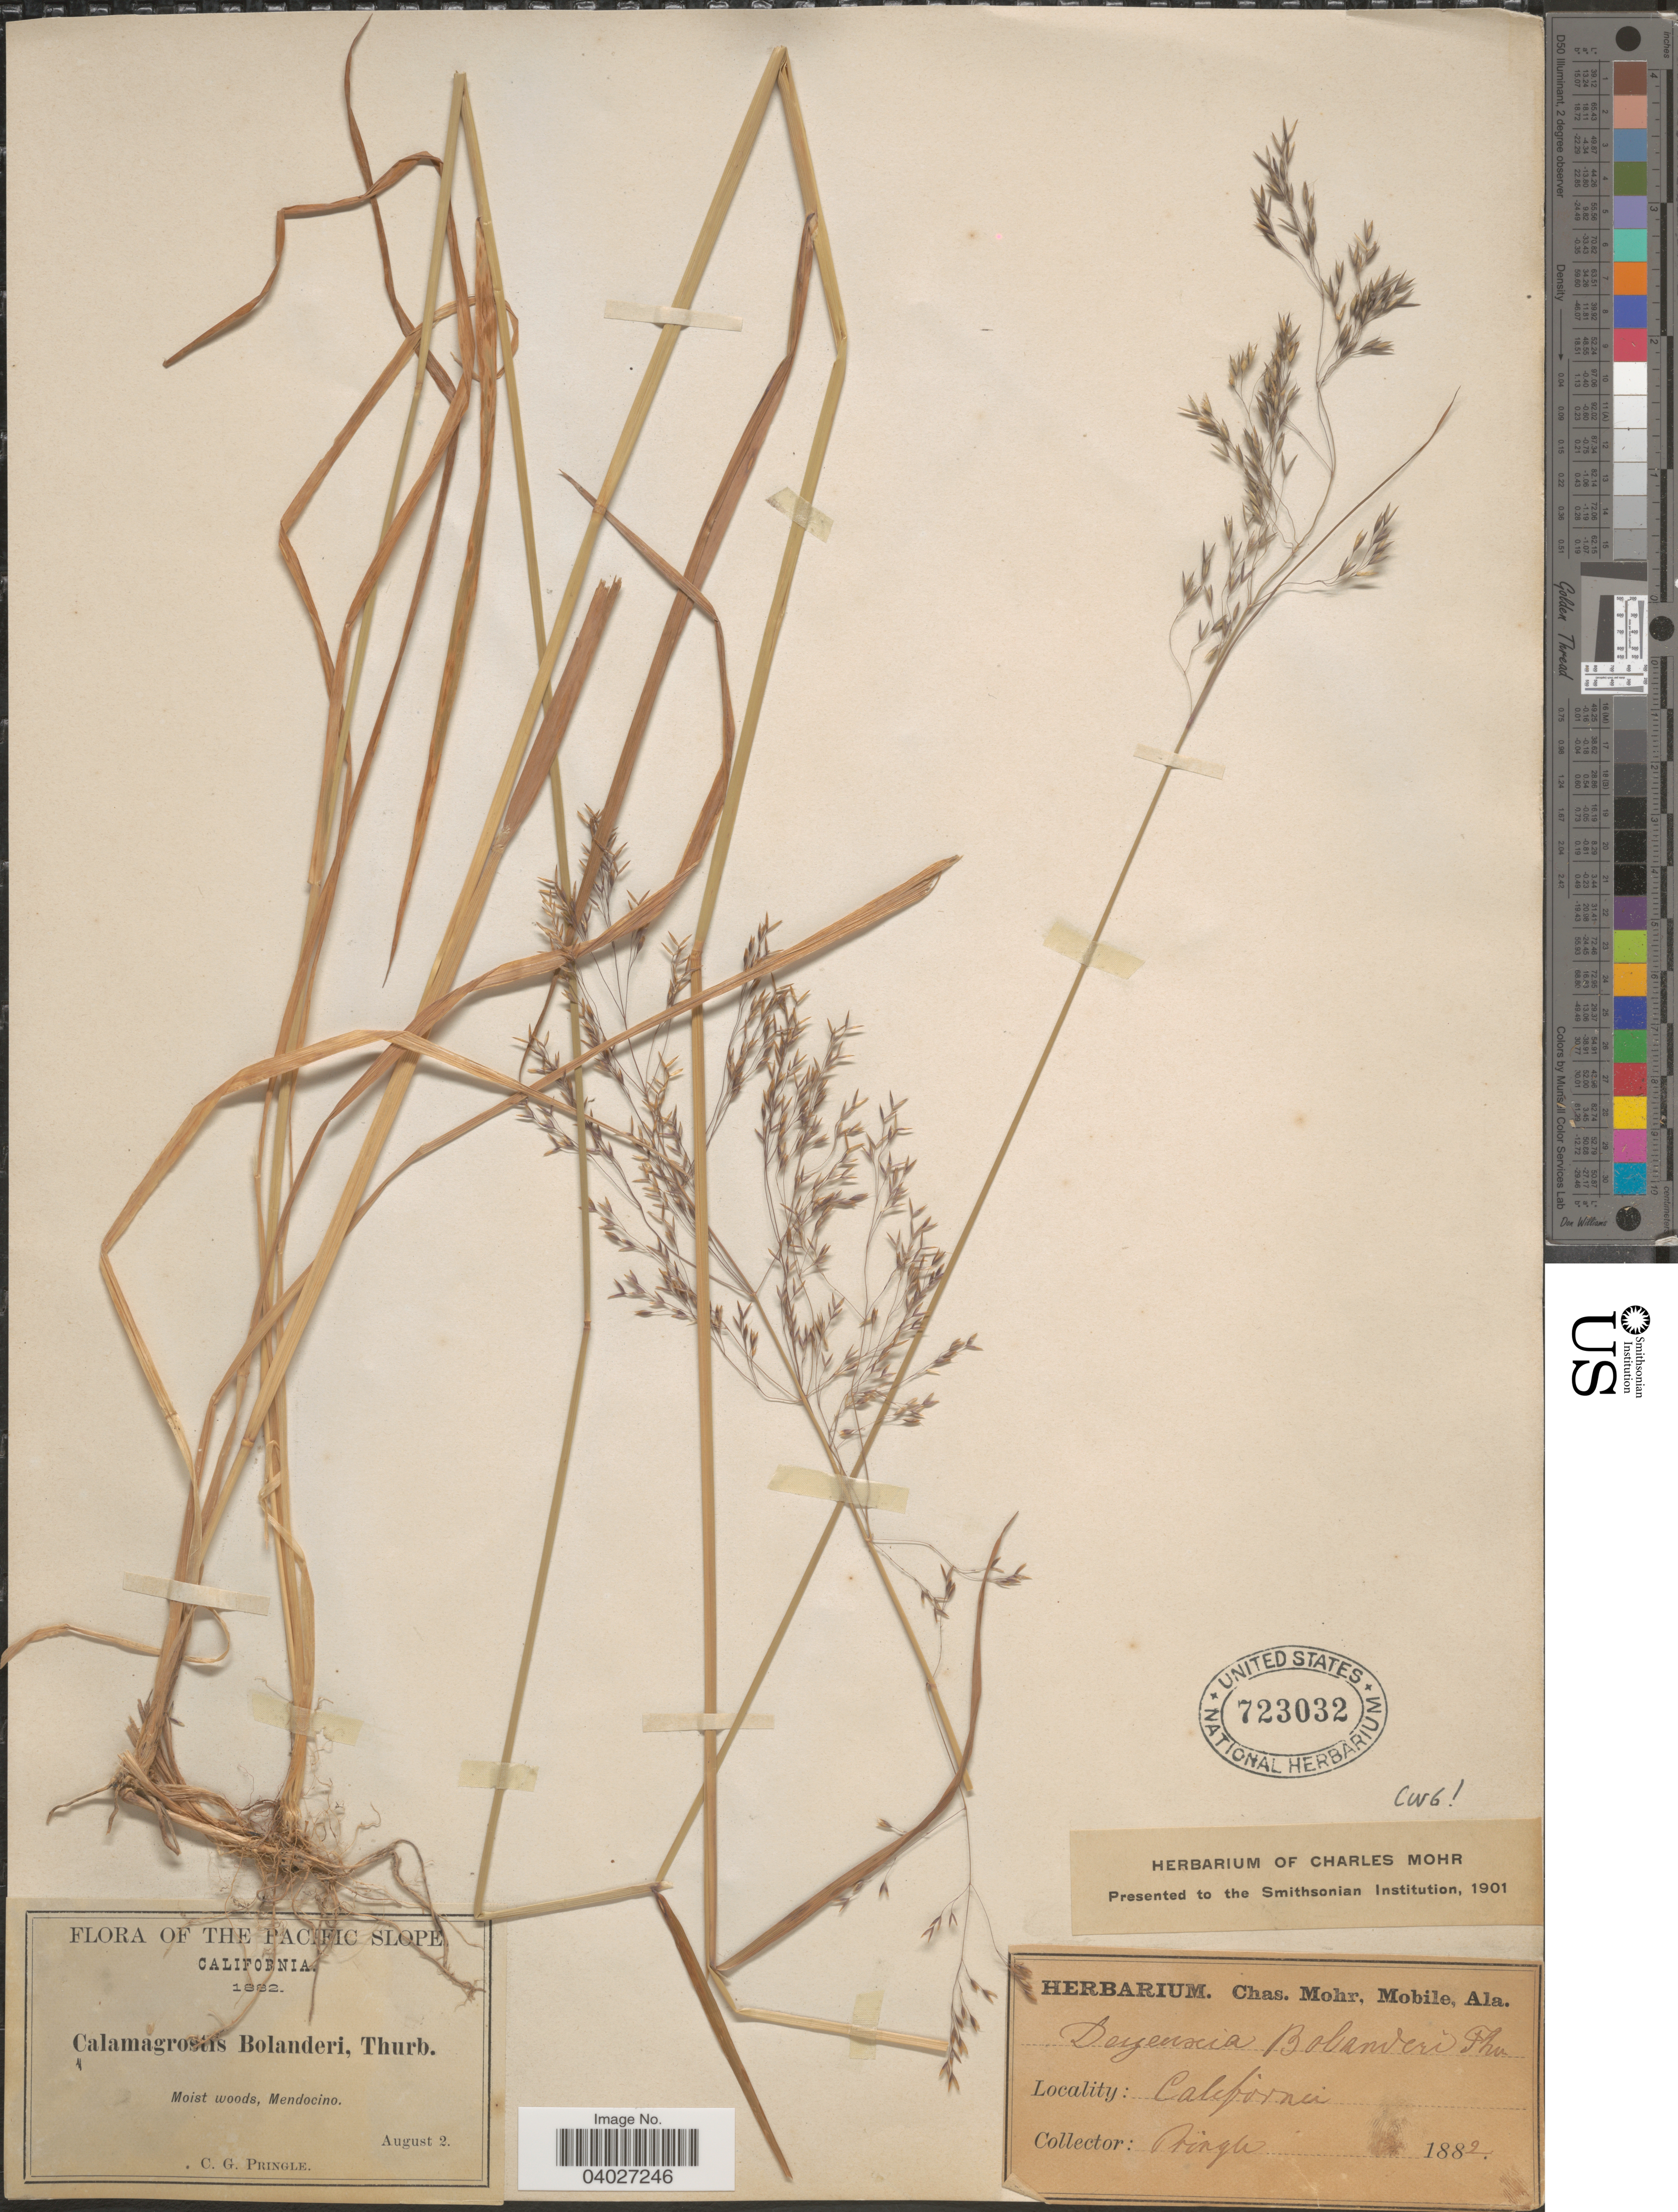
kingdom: Plantae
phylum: Tracheophyta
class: Liliopsida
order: Poales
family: Poaceae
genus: Calamagrostis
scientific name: Calamagrostis bolanderi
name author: Thurb.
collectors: C. G. Pringle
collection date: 1882-08-02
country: United States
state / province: California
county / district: Mendocino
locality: The Pacific Slope. Moist woods, Mendocino.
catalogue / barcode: US 723032